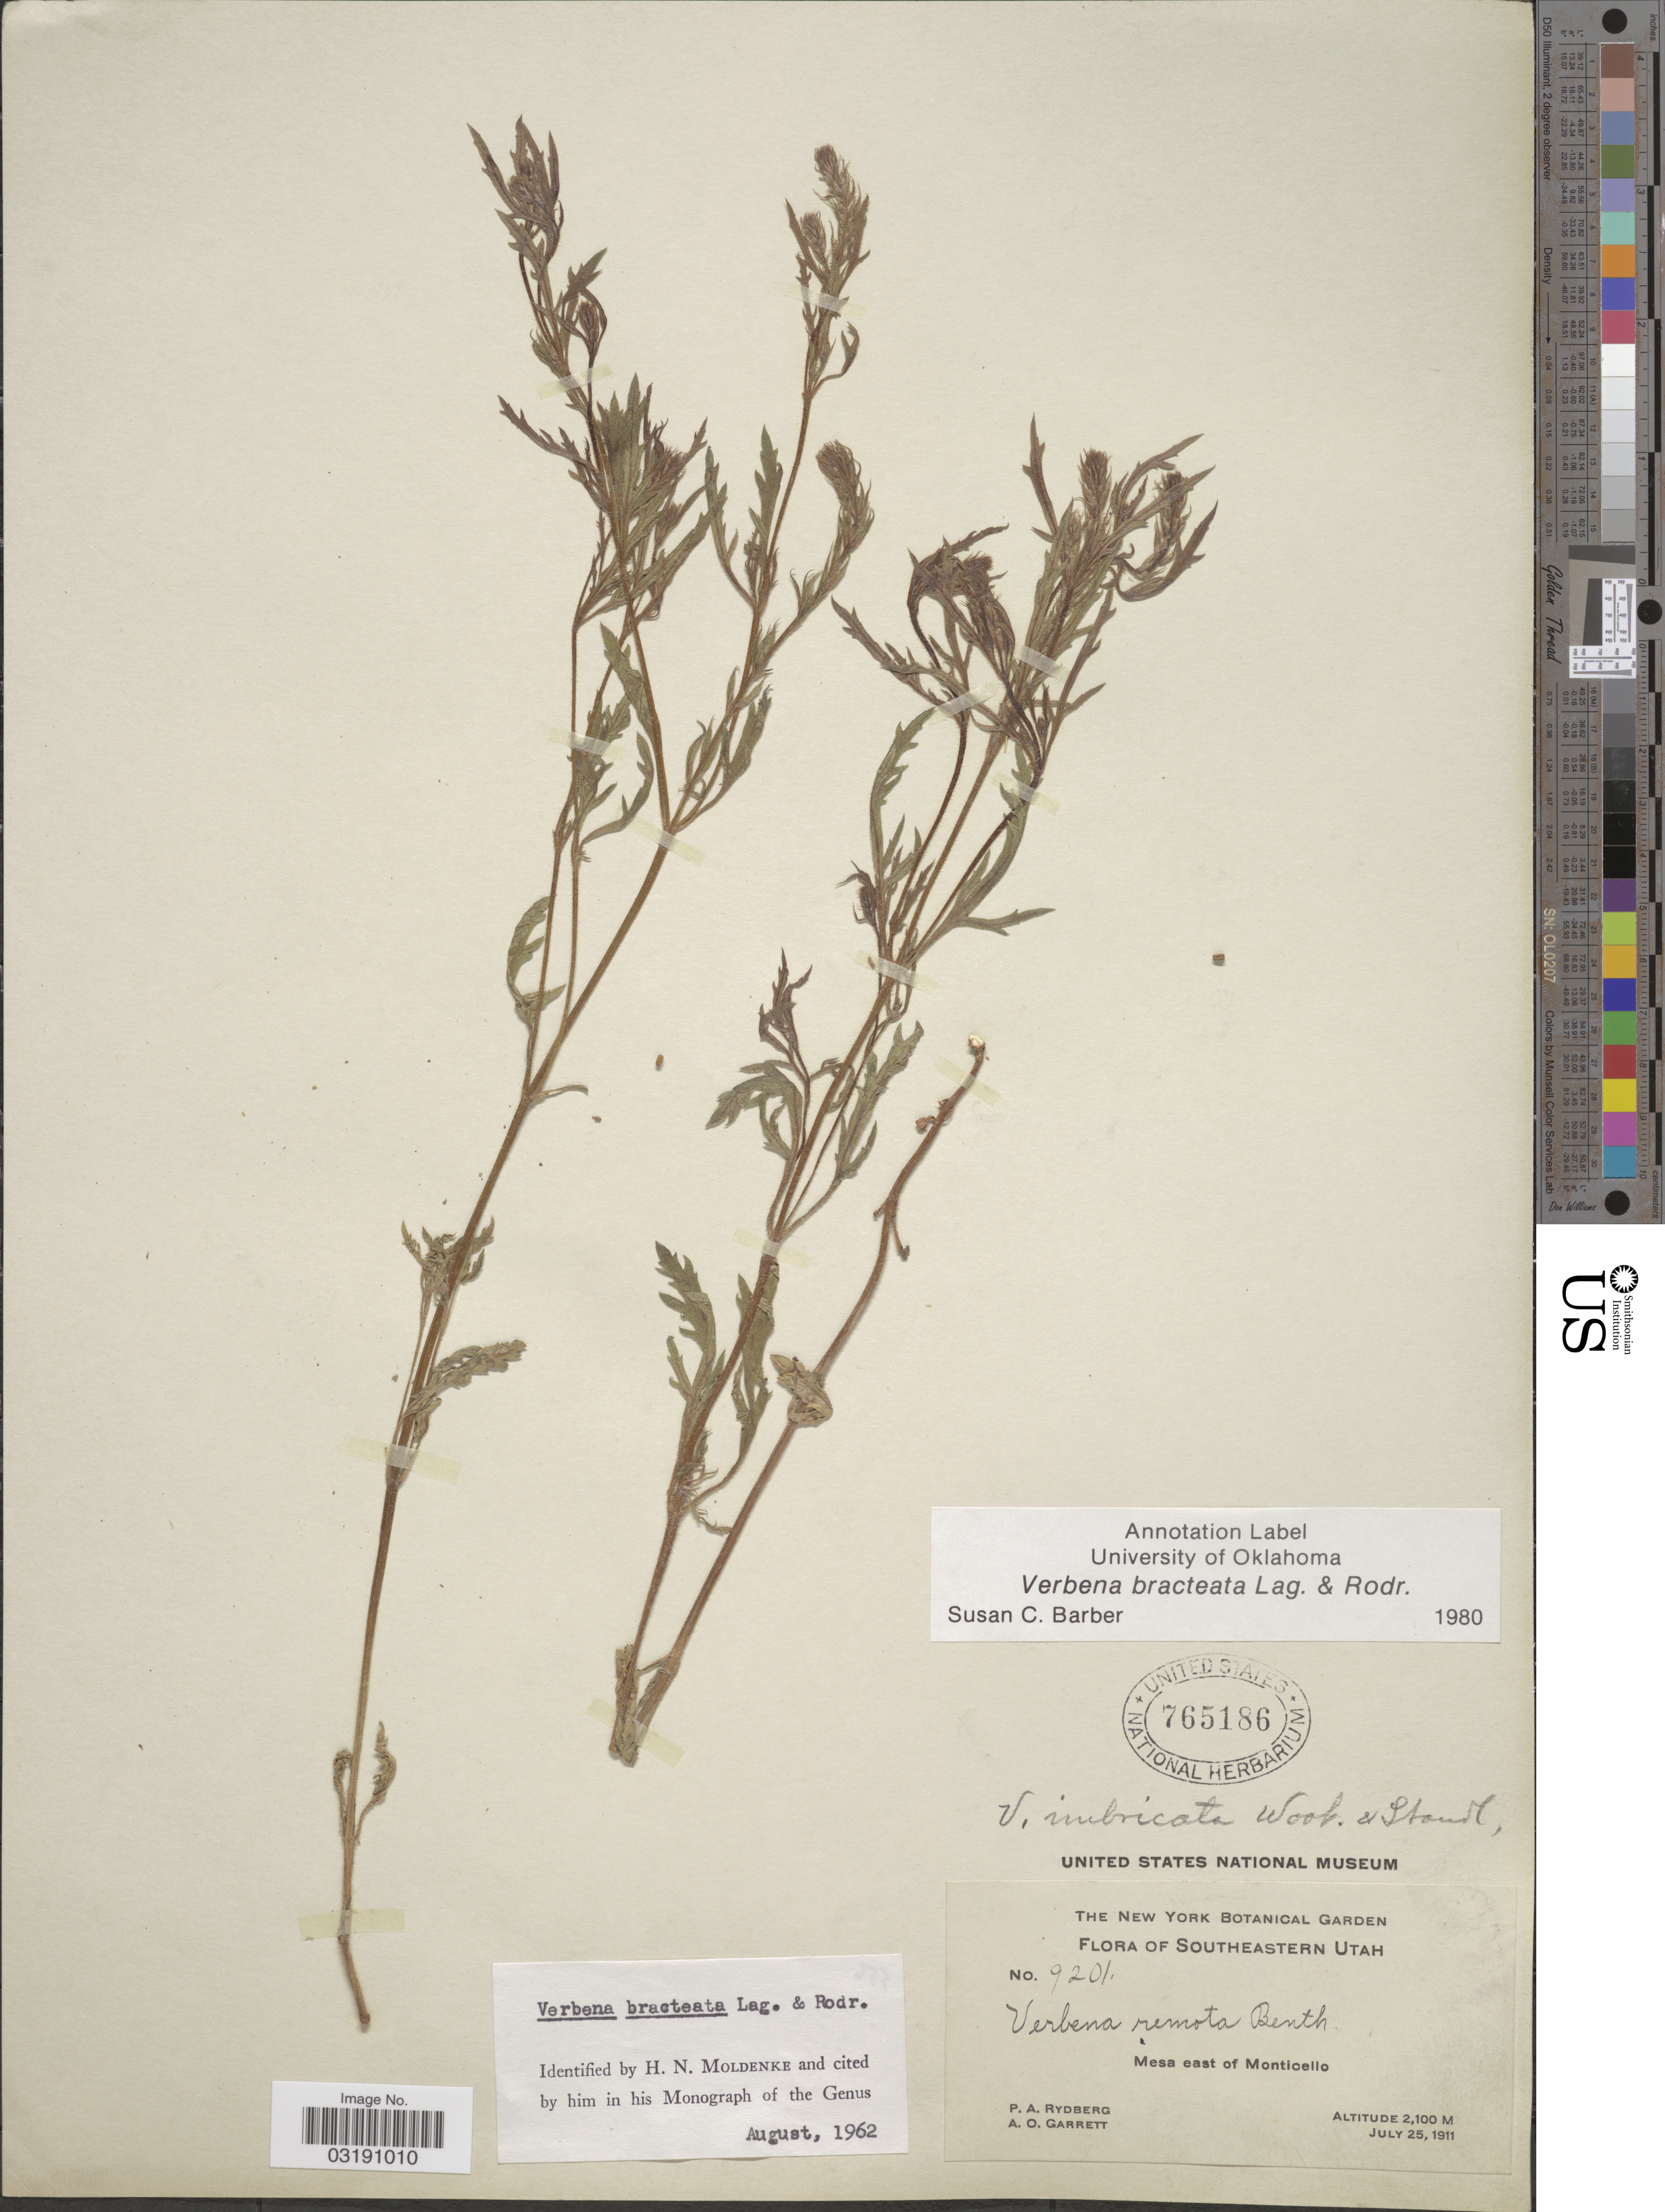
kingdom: Plantae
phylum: Tracheophyta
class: Magnoliopsida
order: Lamiales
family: Verbenaceae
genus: Verbena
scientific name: Verbena bracteata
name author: Cav. ex Lag. & Rodr.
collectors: P. A. Rydberg & A. O. Garrett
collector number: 9201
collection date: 1911-07-25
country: United States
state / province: Utah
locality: Southeastern Utah. Mesa east of Monticello.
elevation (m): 2100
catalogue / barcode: US 765186